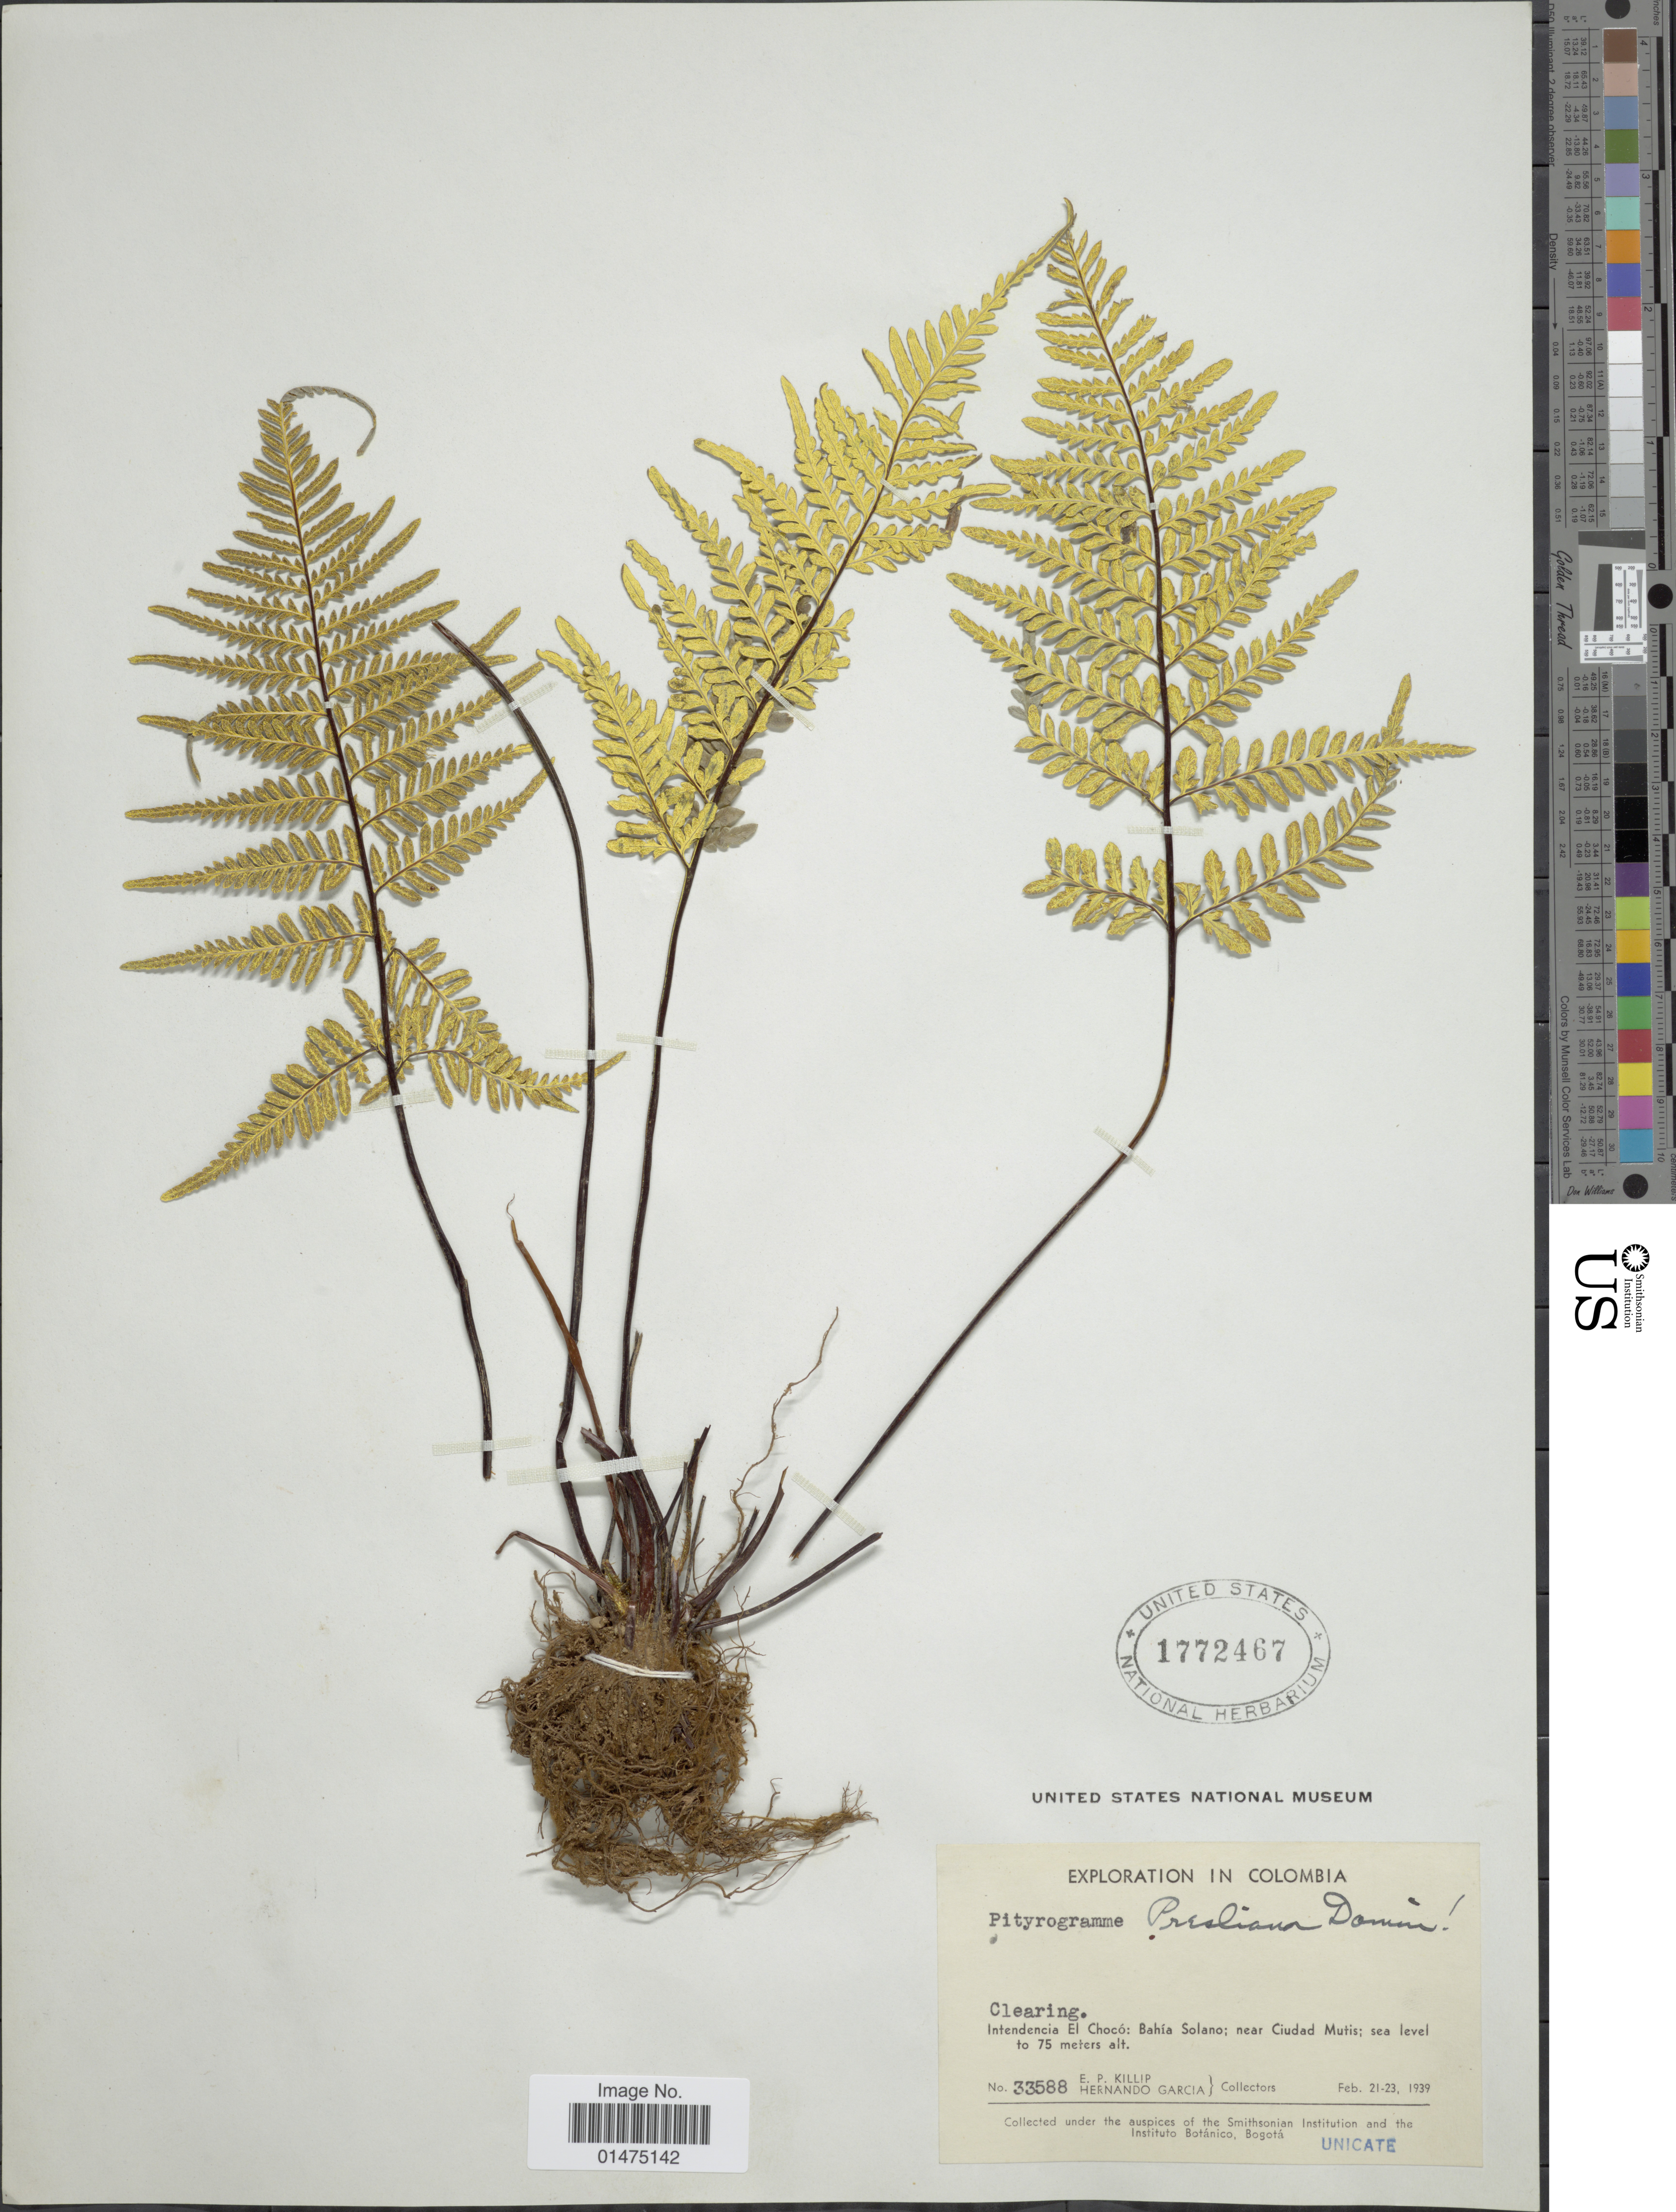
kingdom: Plantae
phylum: Tracheophyta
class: Polypodiopsida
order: Polypodiales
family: Pteridaceae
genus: Pityrogramma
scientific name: Pityrogramma tartarea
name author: (Cav.) Maxon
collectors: E. P. Killip & H. Garcia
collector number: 33588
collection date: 1939-02-21/1939-02-23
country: Colombia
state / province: Chocó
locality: Bahía Solano, near Ciudad Mutis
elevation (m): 75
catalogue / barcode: US 1772467